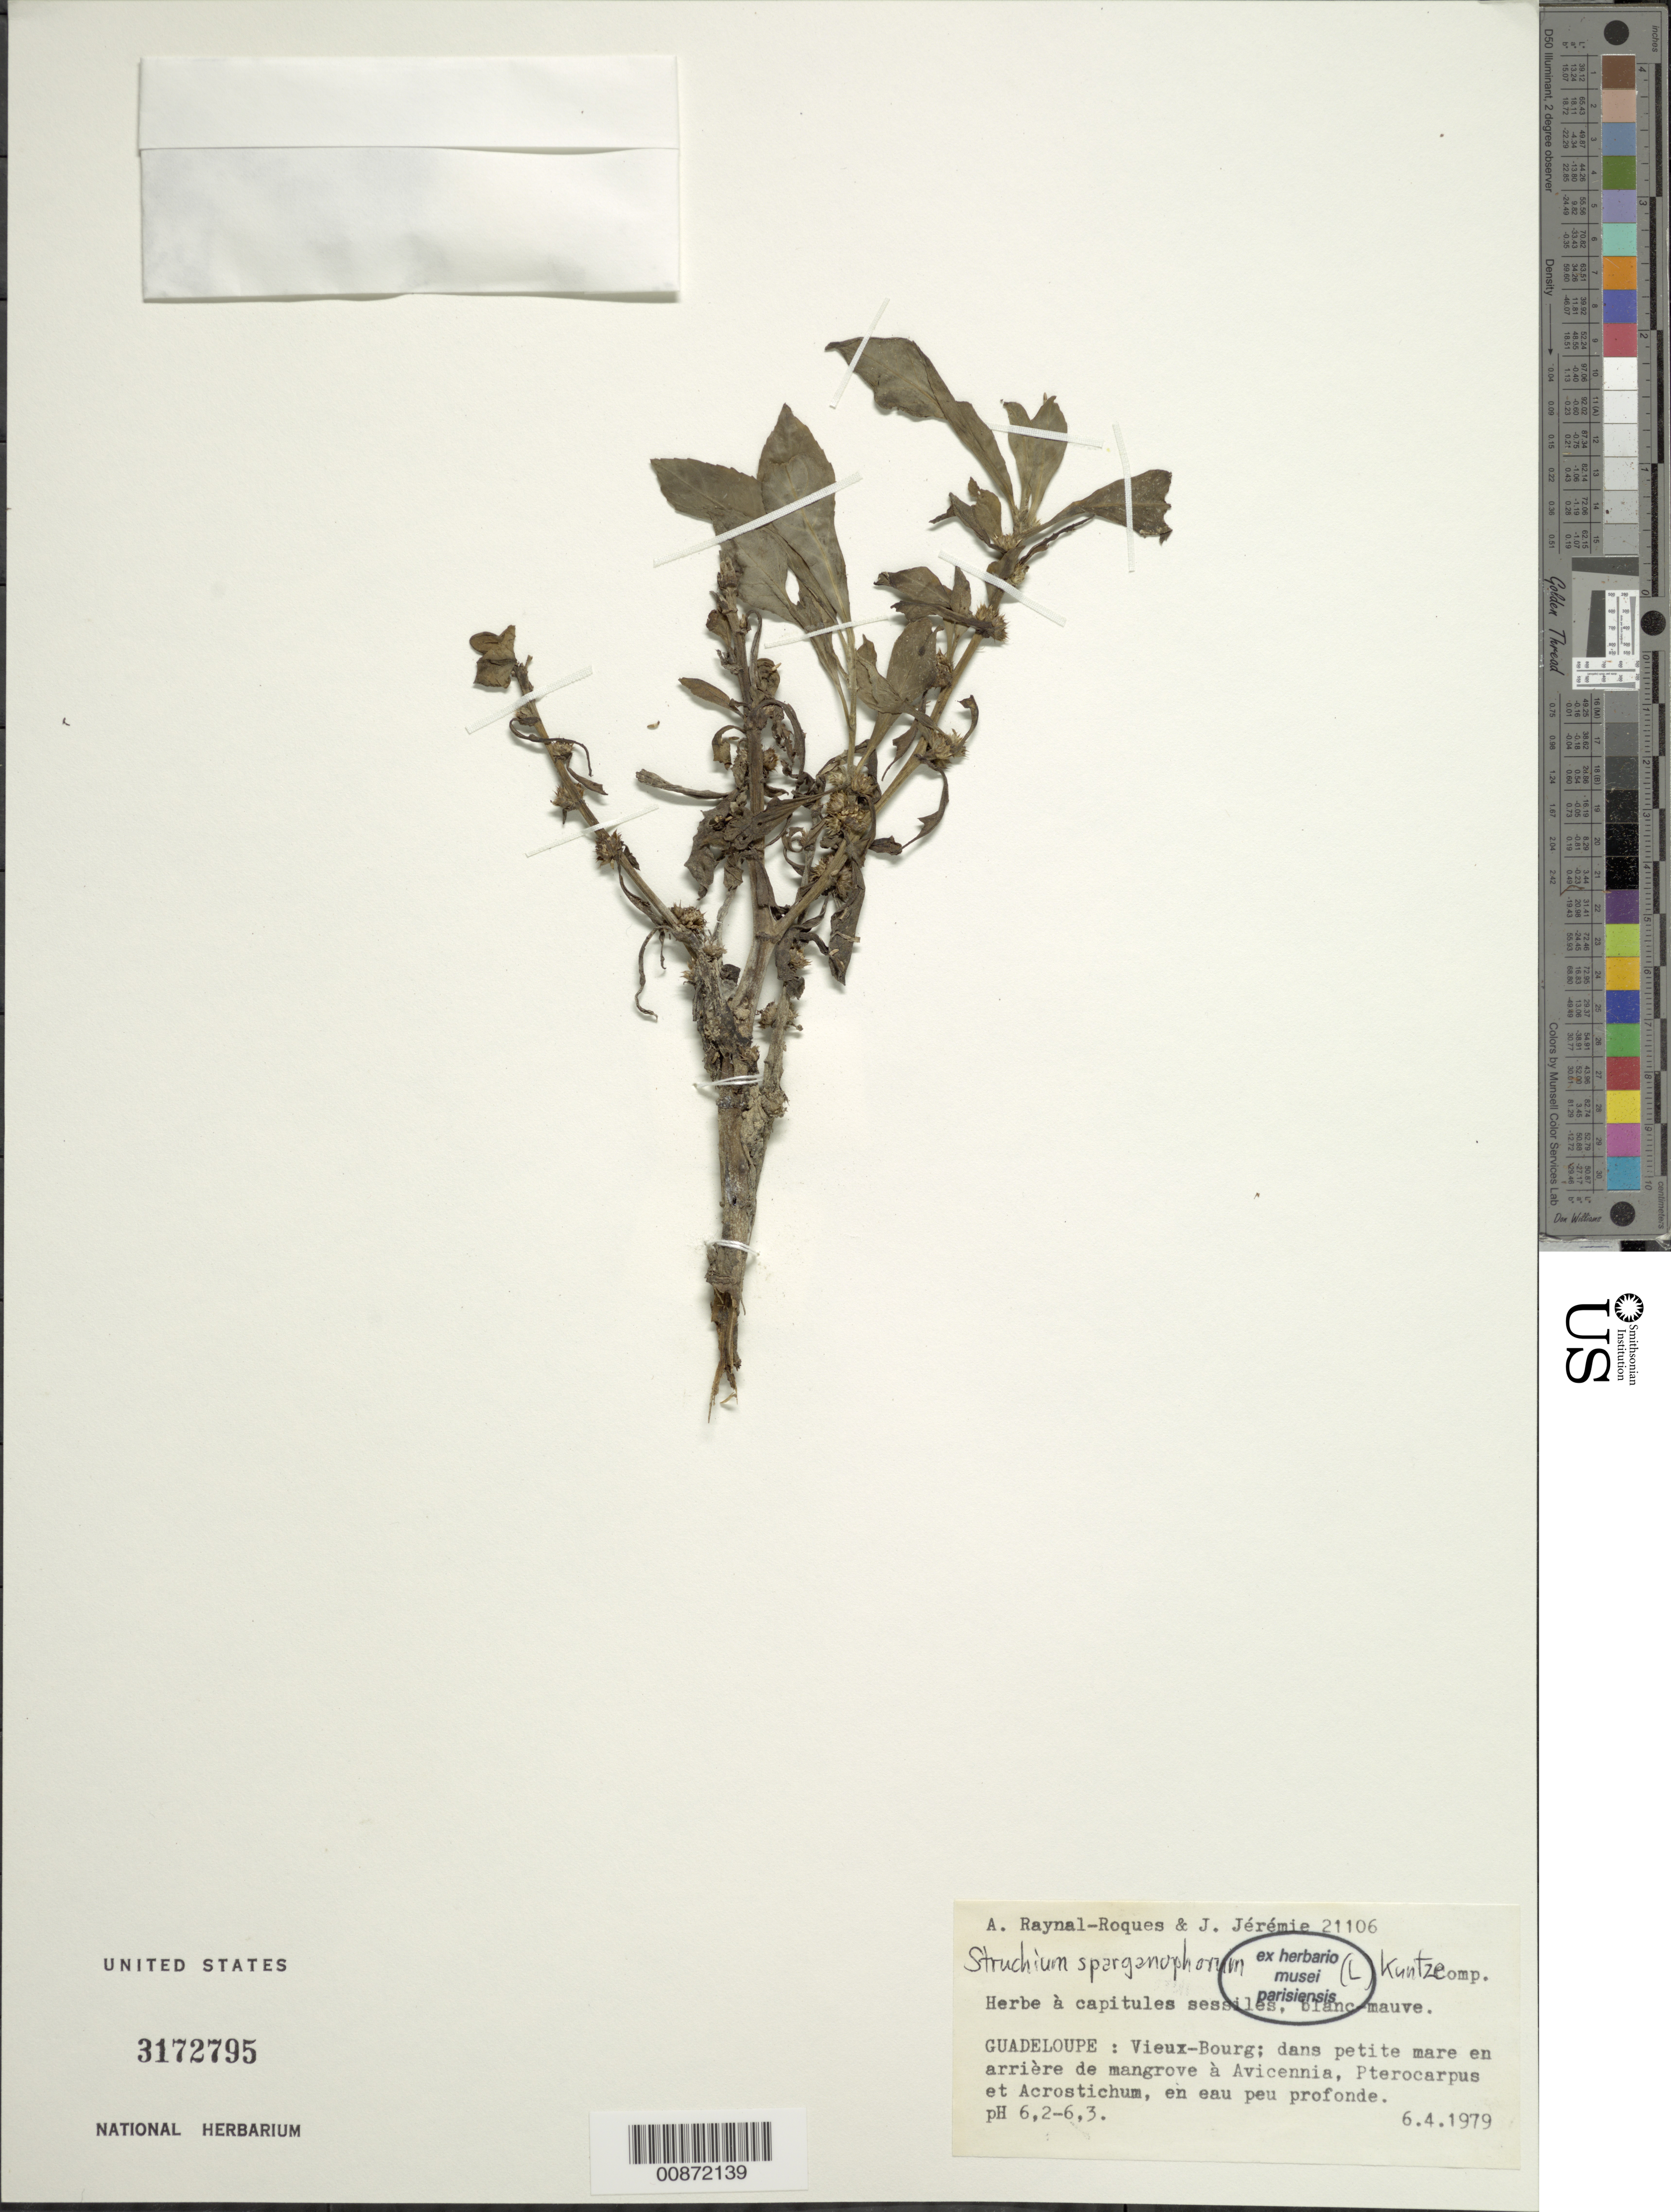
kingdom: Plantae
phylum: Tracheophyta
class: Magnoliopsida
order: Asterales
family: Asteraceae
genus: Struchium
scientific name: Struchium sparganophorum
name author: (L.) Kuntze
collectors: A. M. Raynal & J. Jérémie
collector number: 21106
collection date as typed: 06 Apr 1979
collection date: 1979-04-06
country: Guadeloupe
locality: Vieux-Bourg, à Avicennia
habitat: Dans petite mare en arrière de mangrove, en eau peu profonde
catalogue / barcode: US 3172795